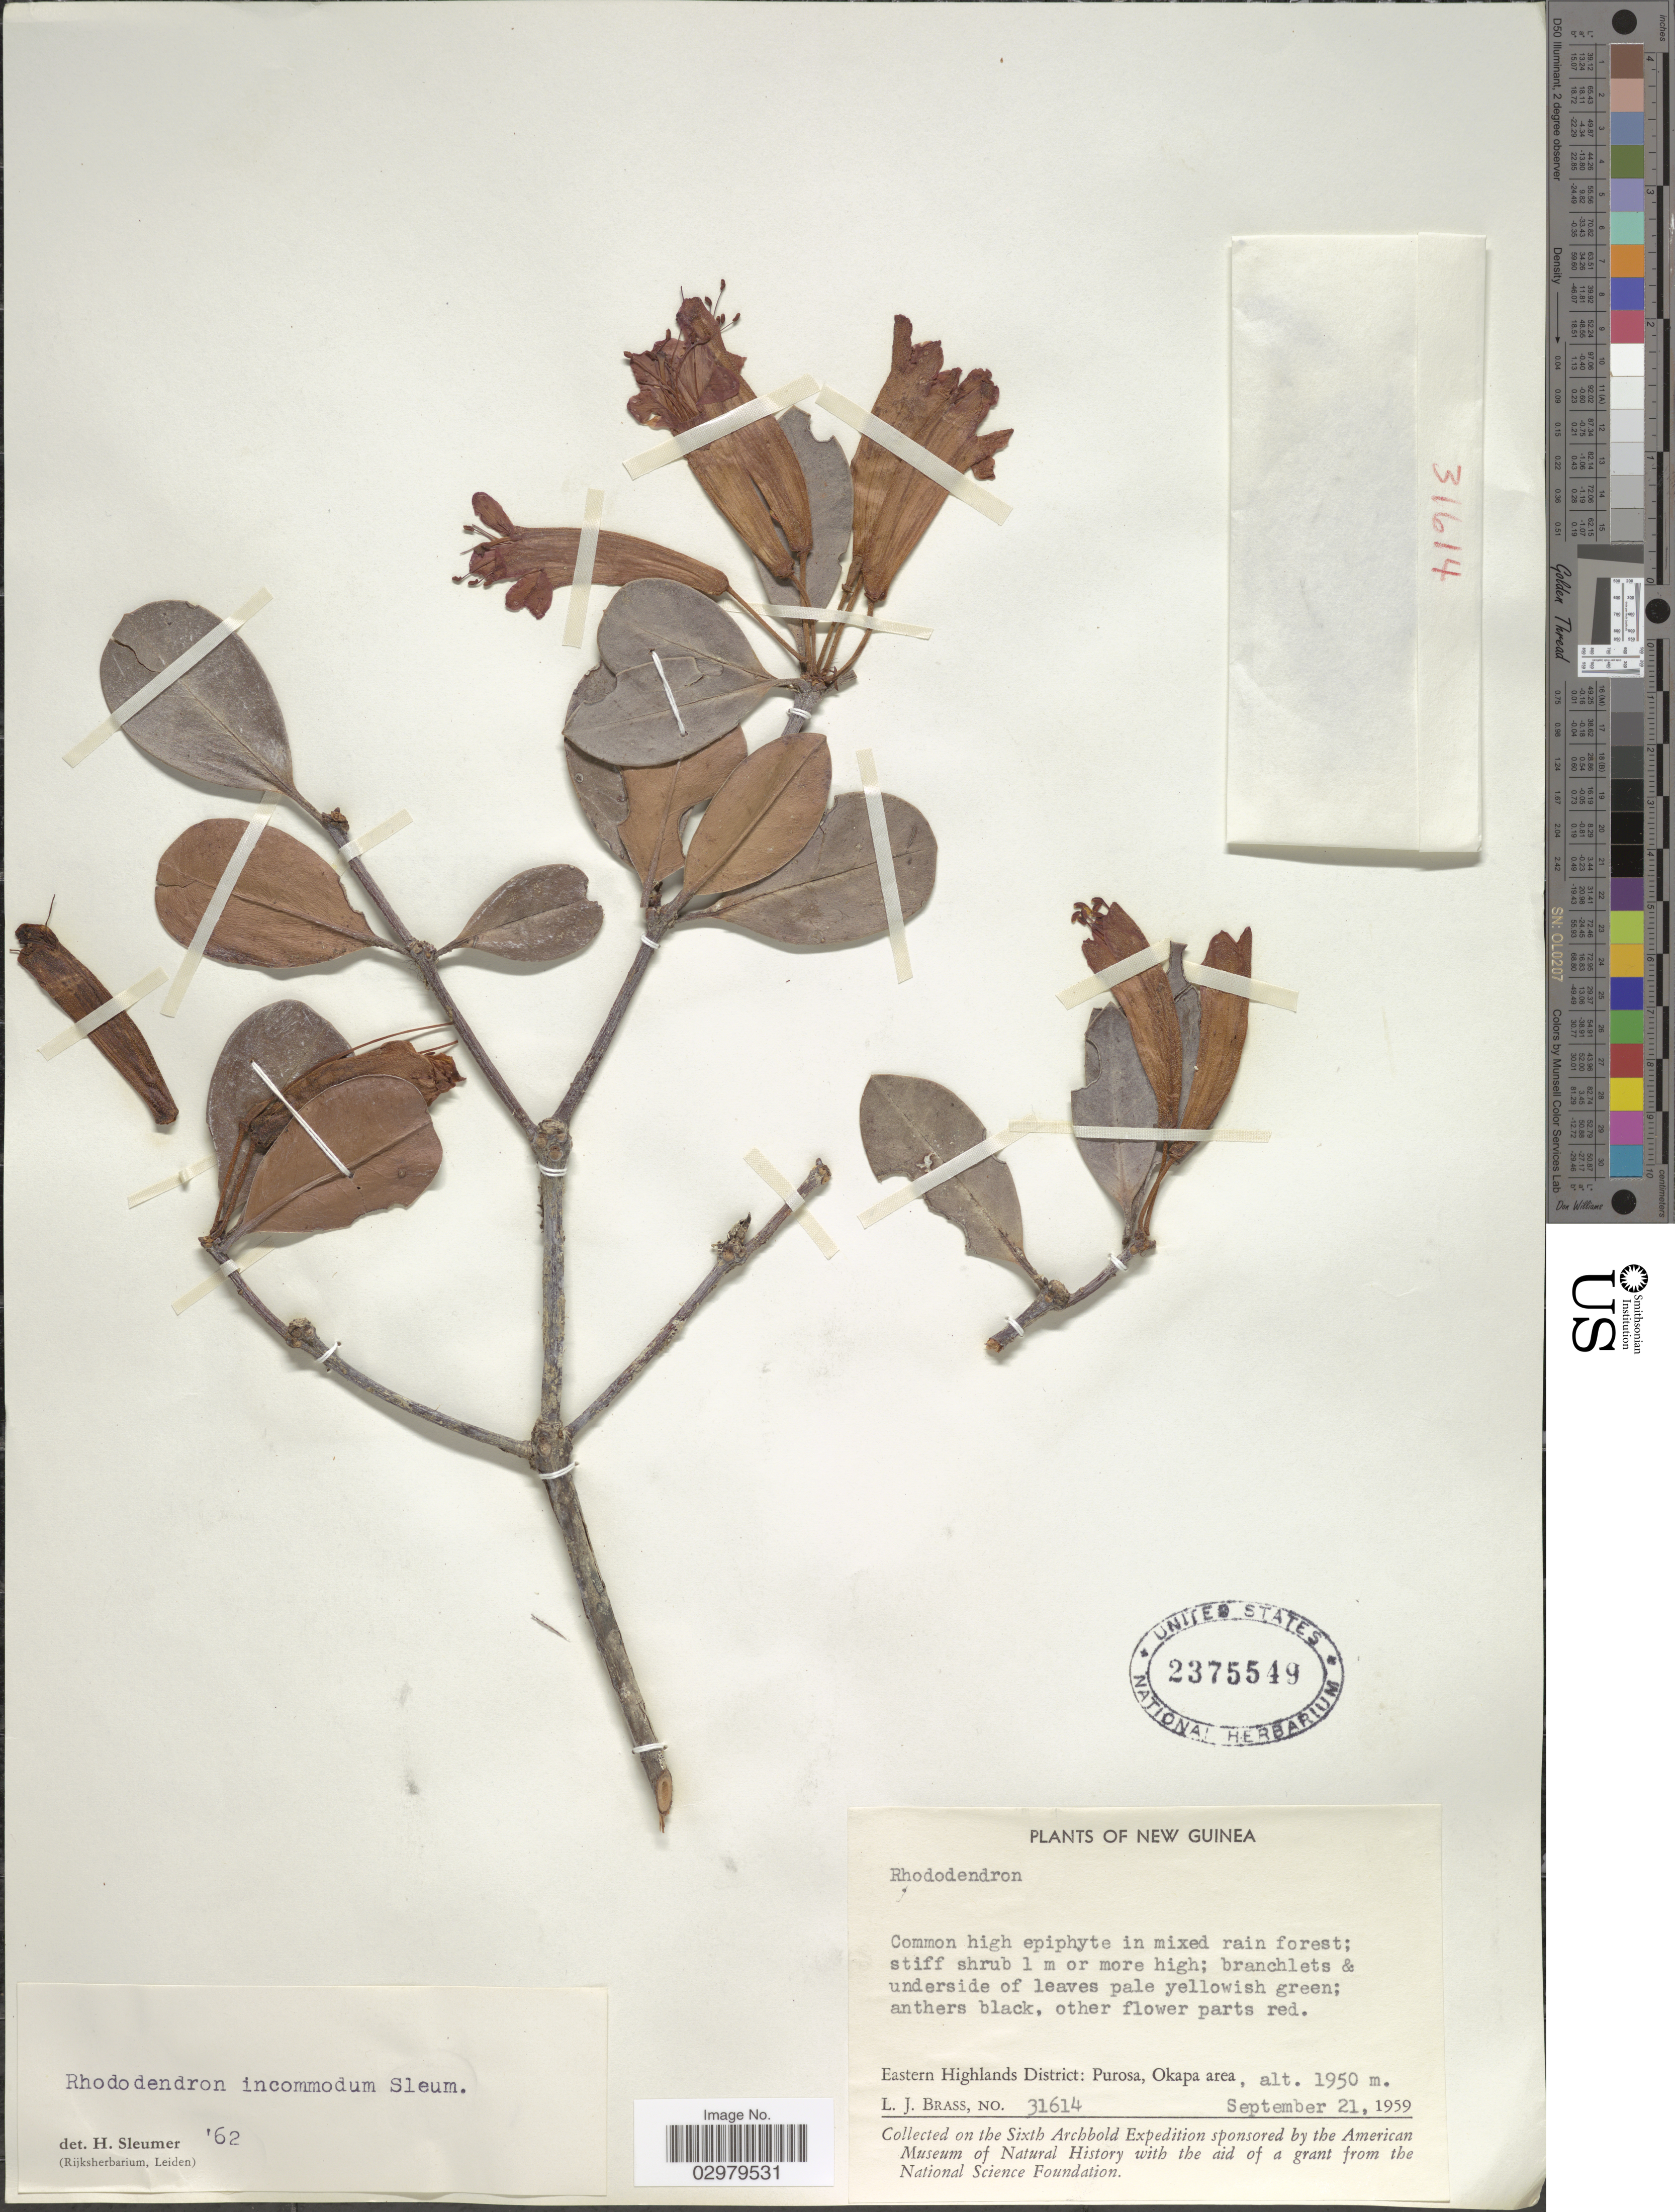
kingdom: Plantae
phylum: Tracheophyta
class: Magnoliopsida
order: Ericales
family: Ericaceae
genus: Rhododendron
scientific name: Rhododendron incommodum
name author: Sleumer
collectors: L. J. Brass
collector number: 31614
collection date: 1959-09-21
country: Papua New Guinea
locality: New Guinea. Eastern Highlands District: Purosa, Okapa area.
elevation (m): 1950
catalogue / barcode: US 2375549